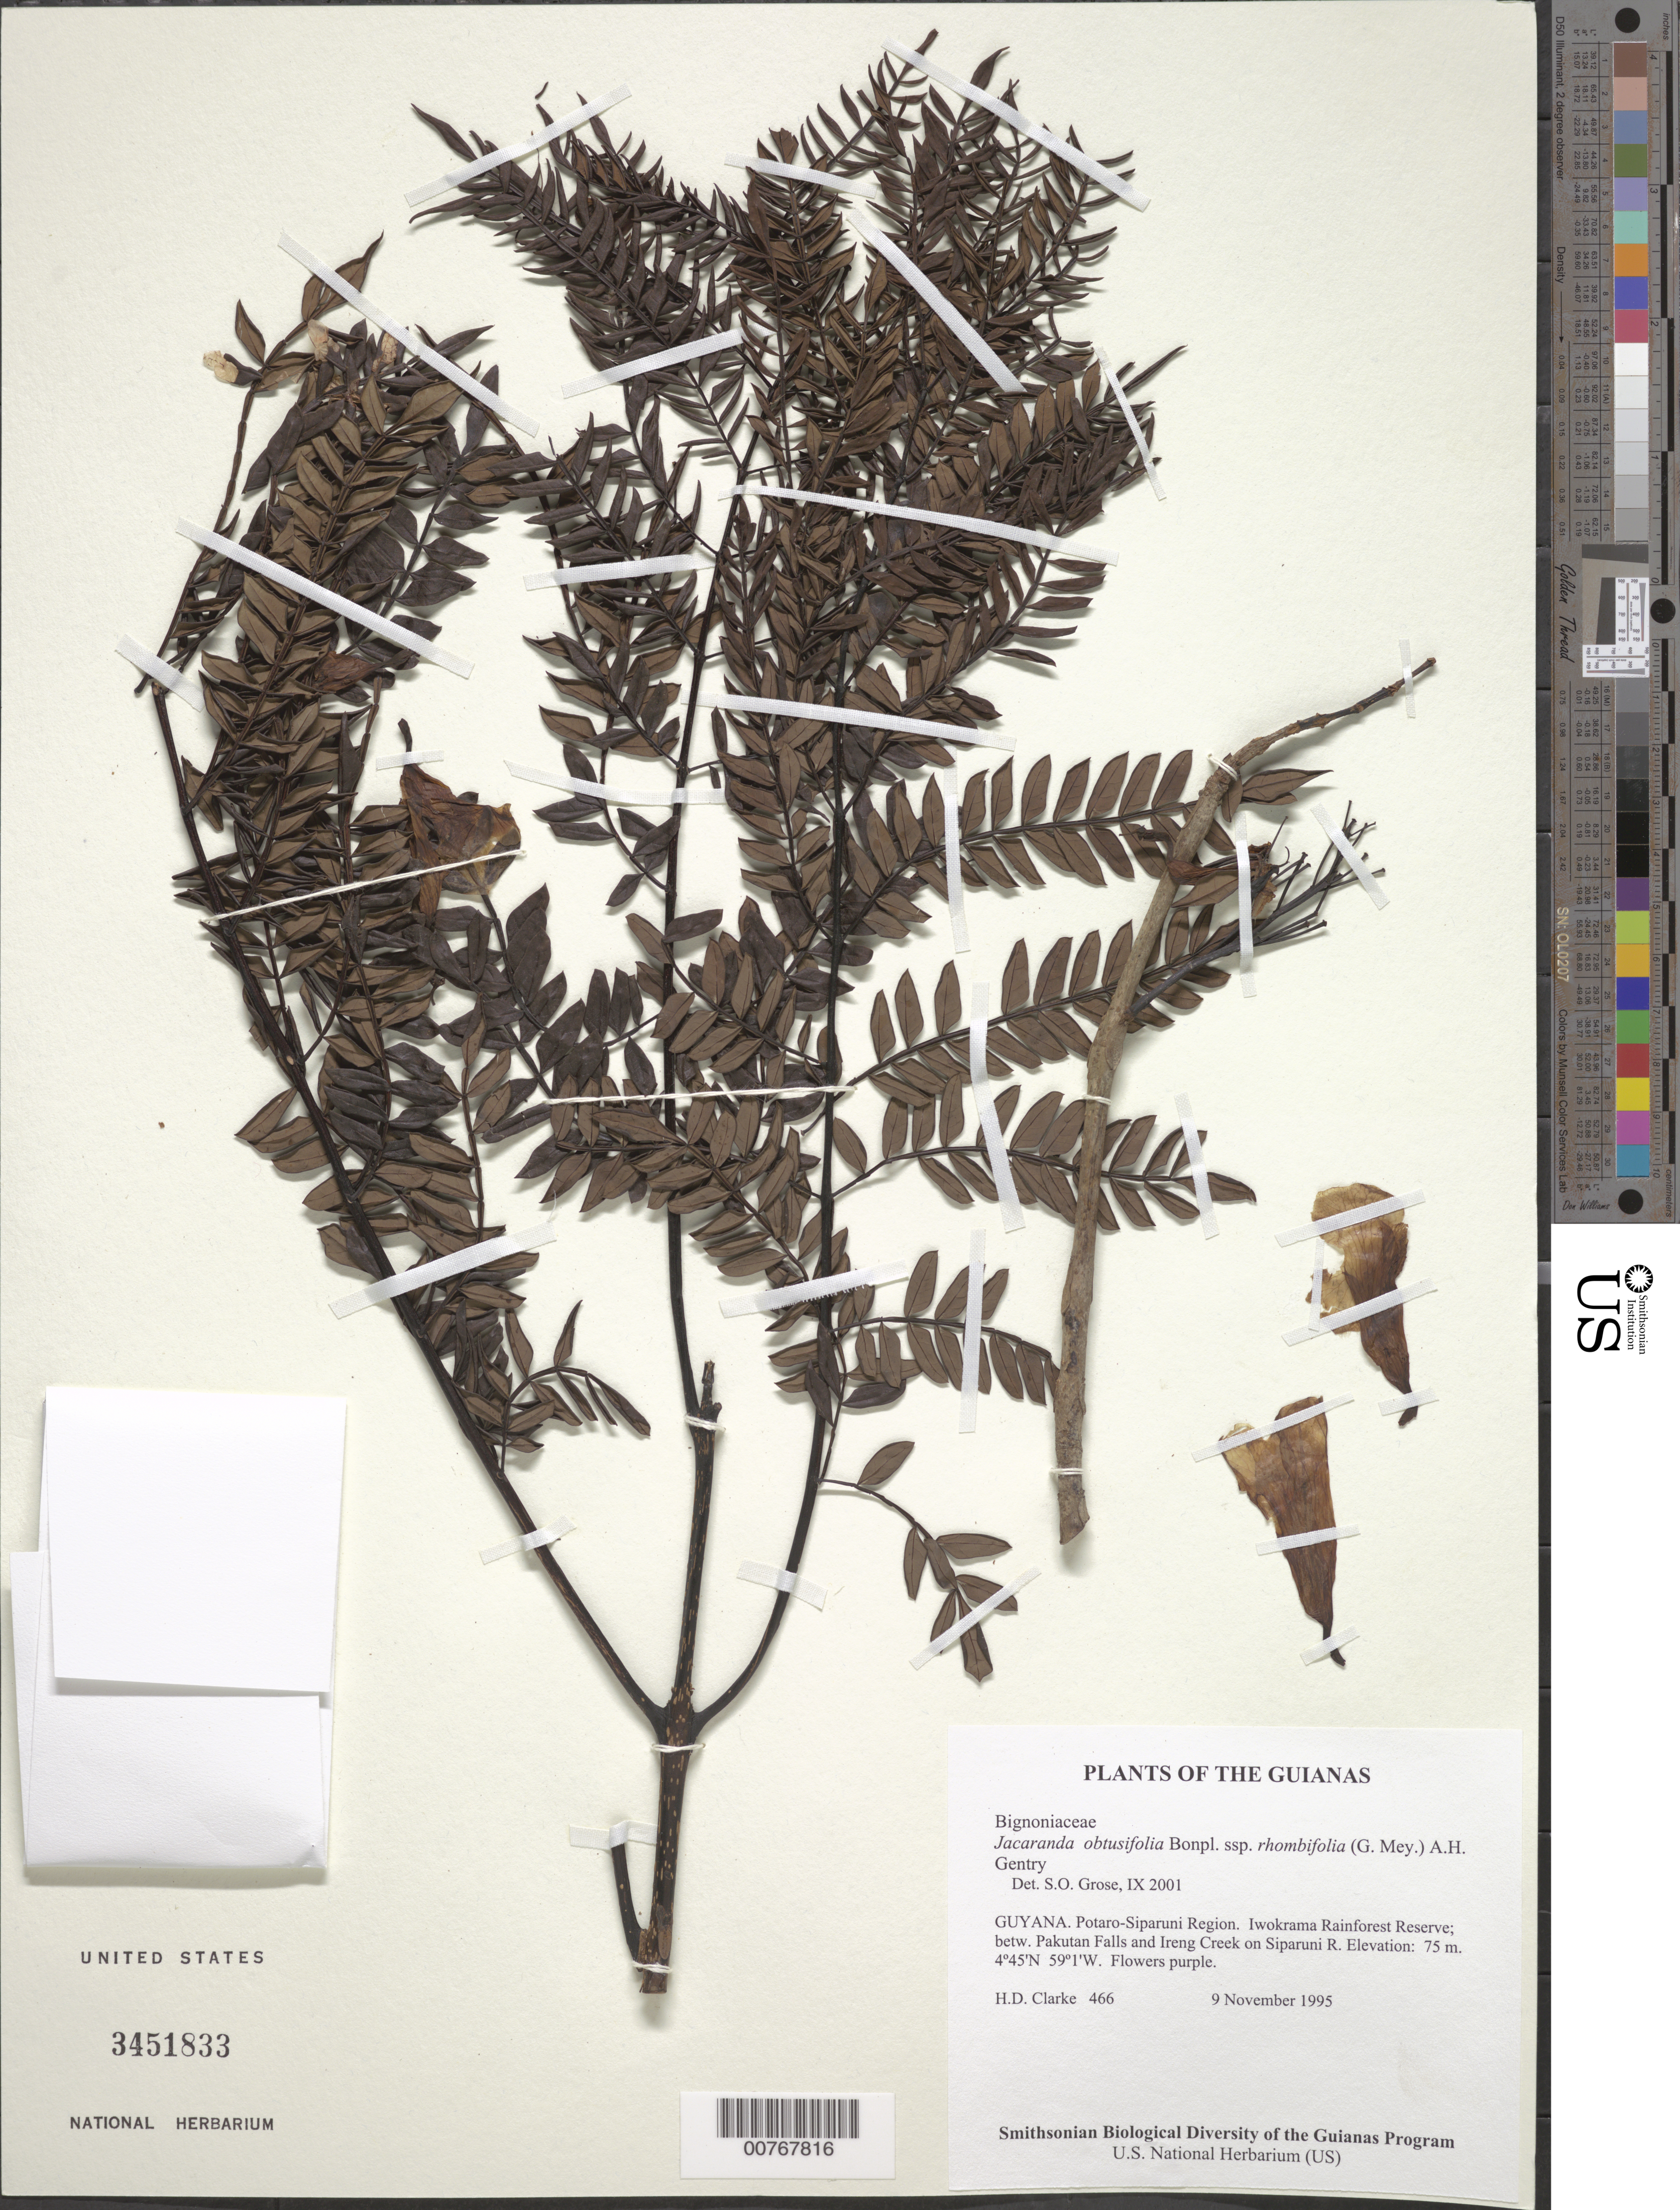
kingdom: Plantae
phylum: Tracheophyta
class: Magnoliopsida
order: Lamiales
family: Bignoniaceae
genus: Jacaranda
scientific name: Jacaranda obtusifolia subsp. rhombifolia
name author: (G. Mey.) A.H. Gentry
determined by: Grose, S. O.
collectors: H. D. Clarke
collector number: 466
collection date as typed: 9 November 1995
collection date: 1995-11-09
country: Guyana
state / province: Potaro-Siparuni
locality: Iwokrama Rainforest Reserve; betw. Pakutau Falls and Ireng Creek on Siparuni R.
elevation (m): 75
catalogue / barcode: US 3451833